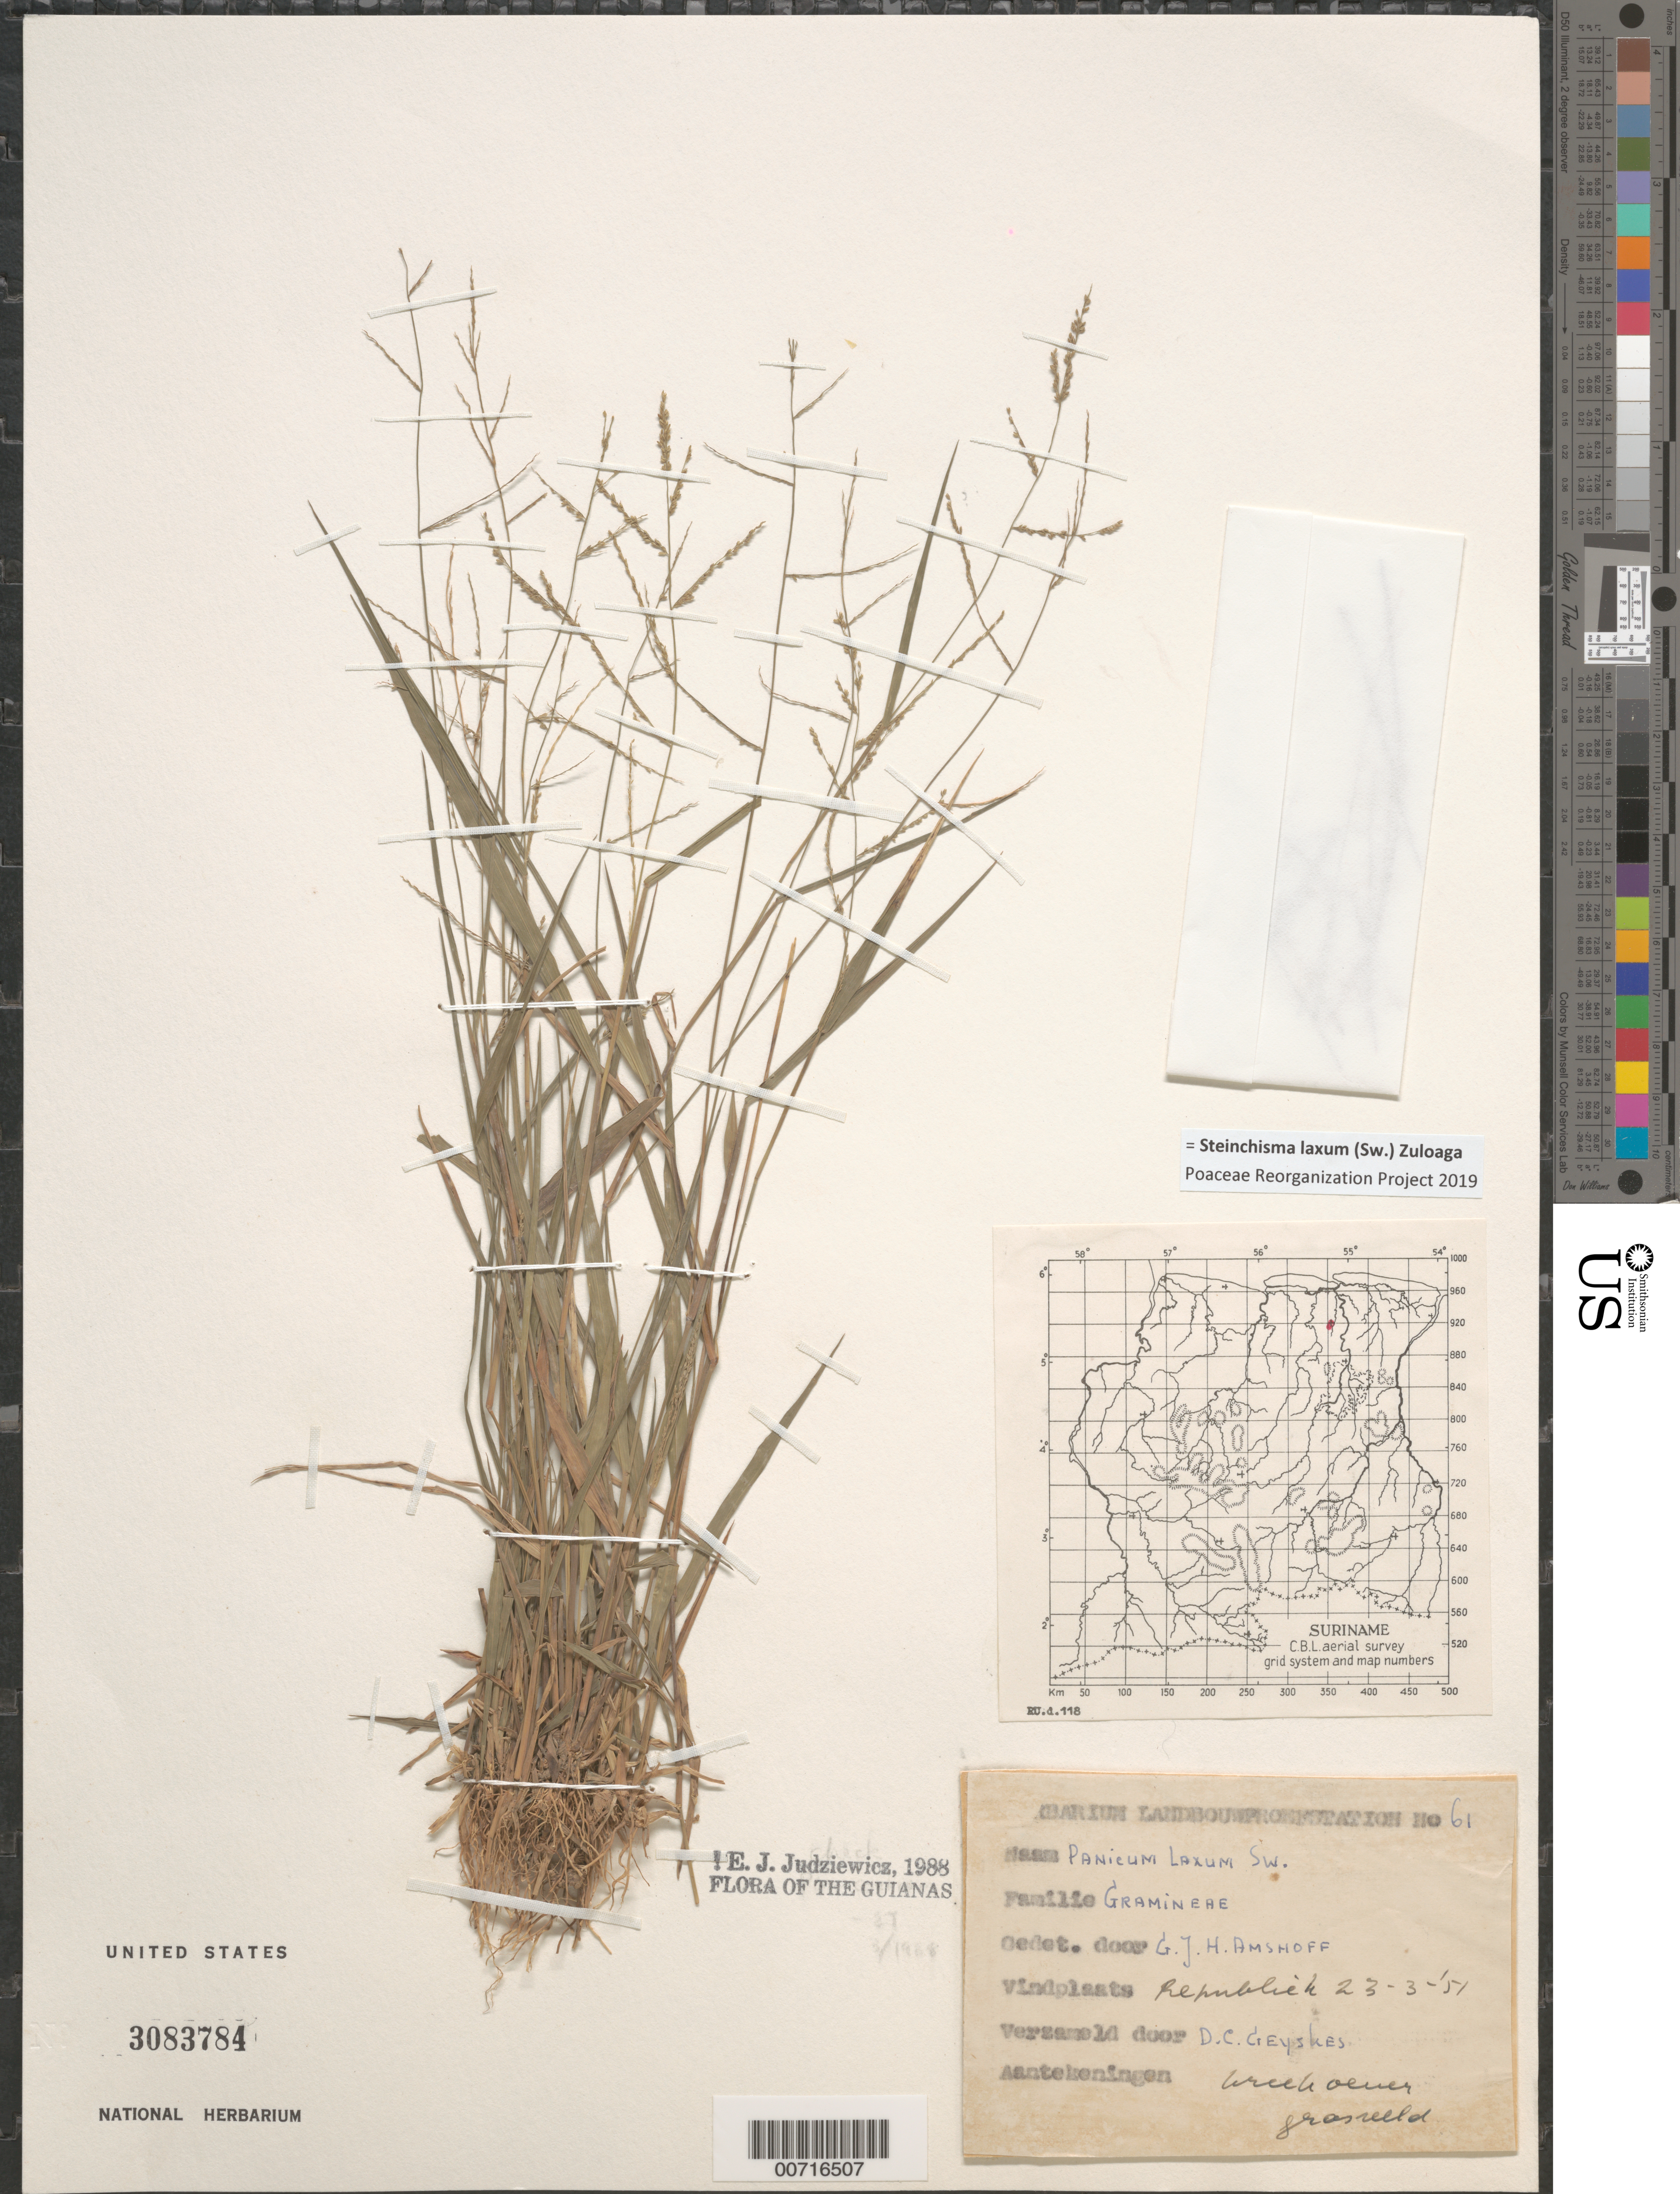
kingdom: Plantae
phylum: Tracheophyta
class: Liliopsida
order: Poales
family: Poaceae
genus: Panicum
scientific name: Panicum laxum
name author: Sw.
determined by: Judziewicz, E. J.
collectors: D. Geijskes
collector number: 61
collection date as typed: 23-Mar-51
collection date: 1951-03-23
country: Suriname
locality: Republiek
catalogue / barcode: US 3083784